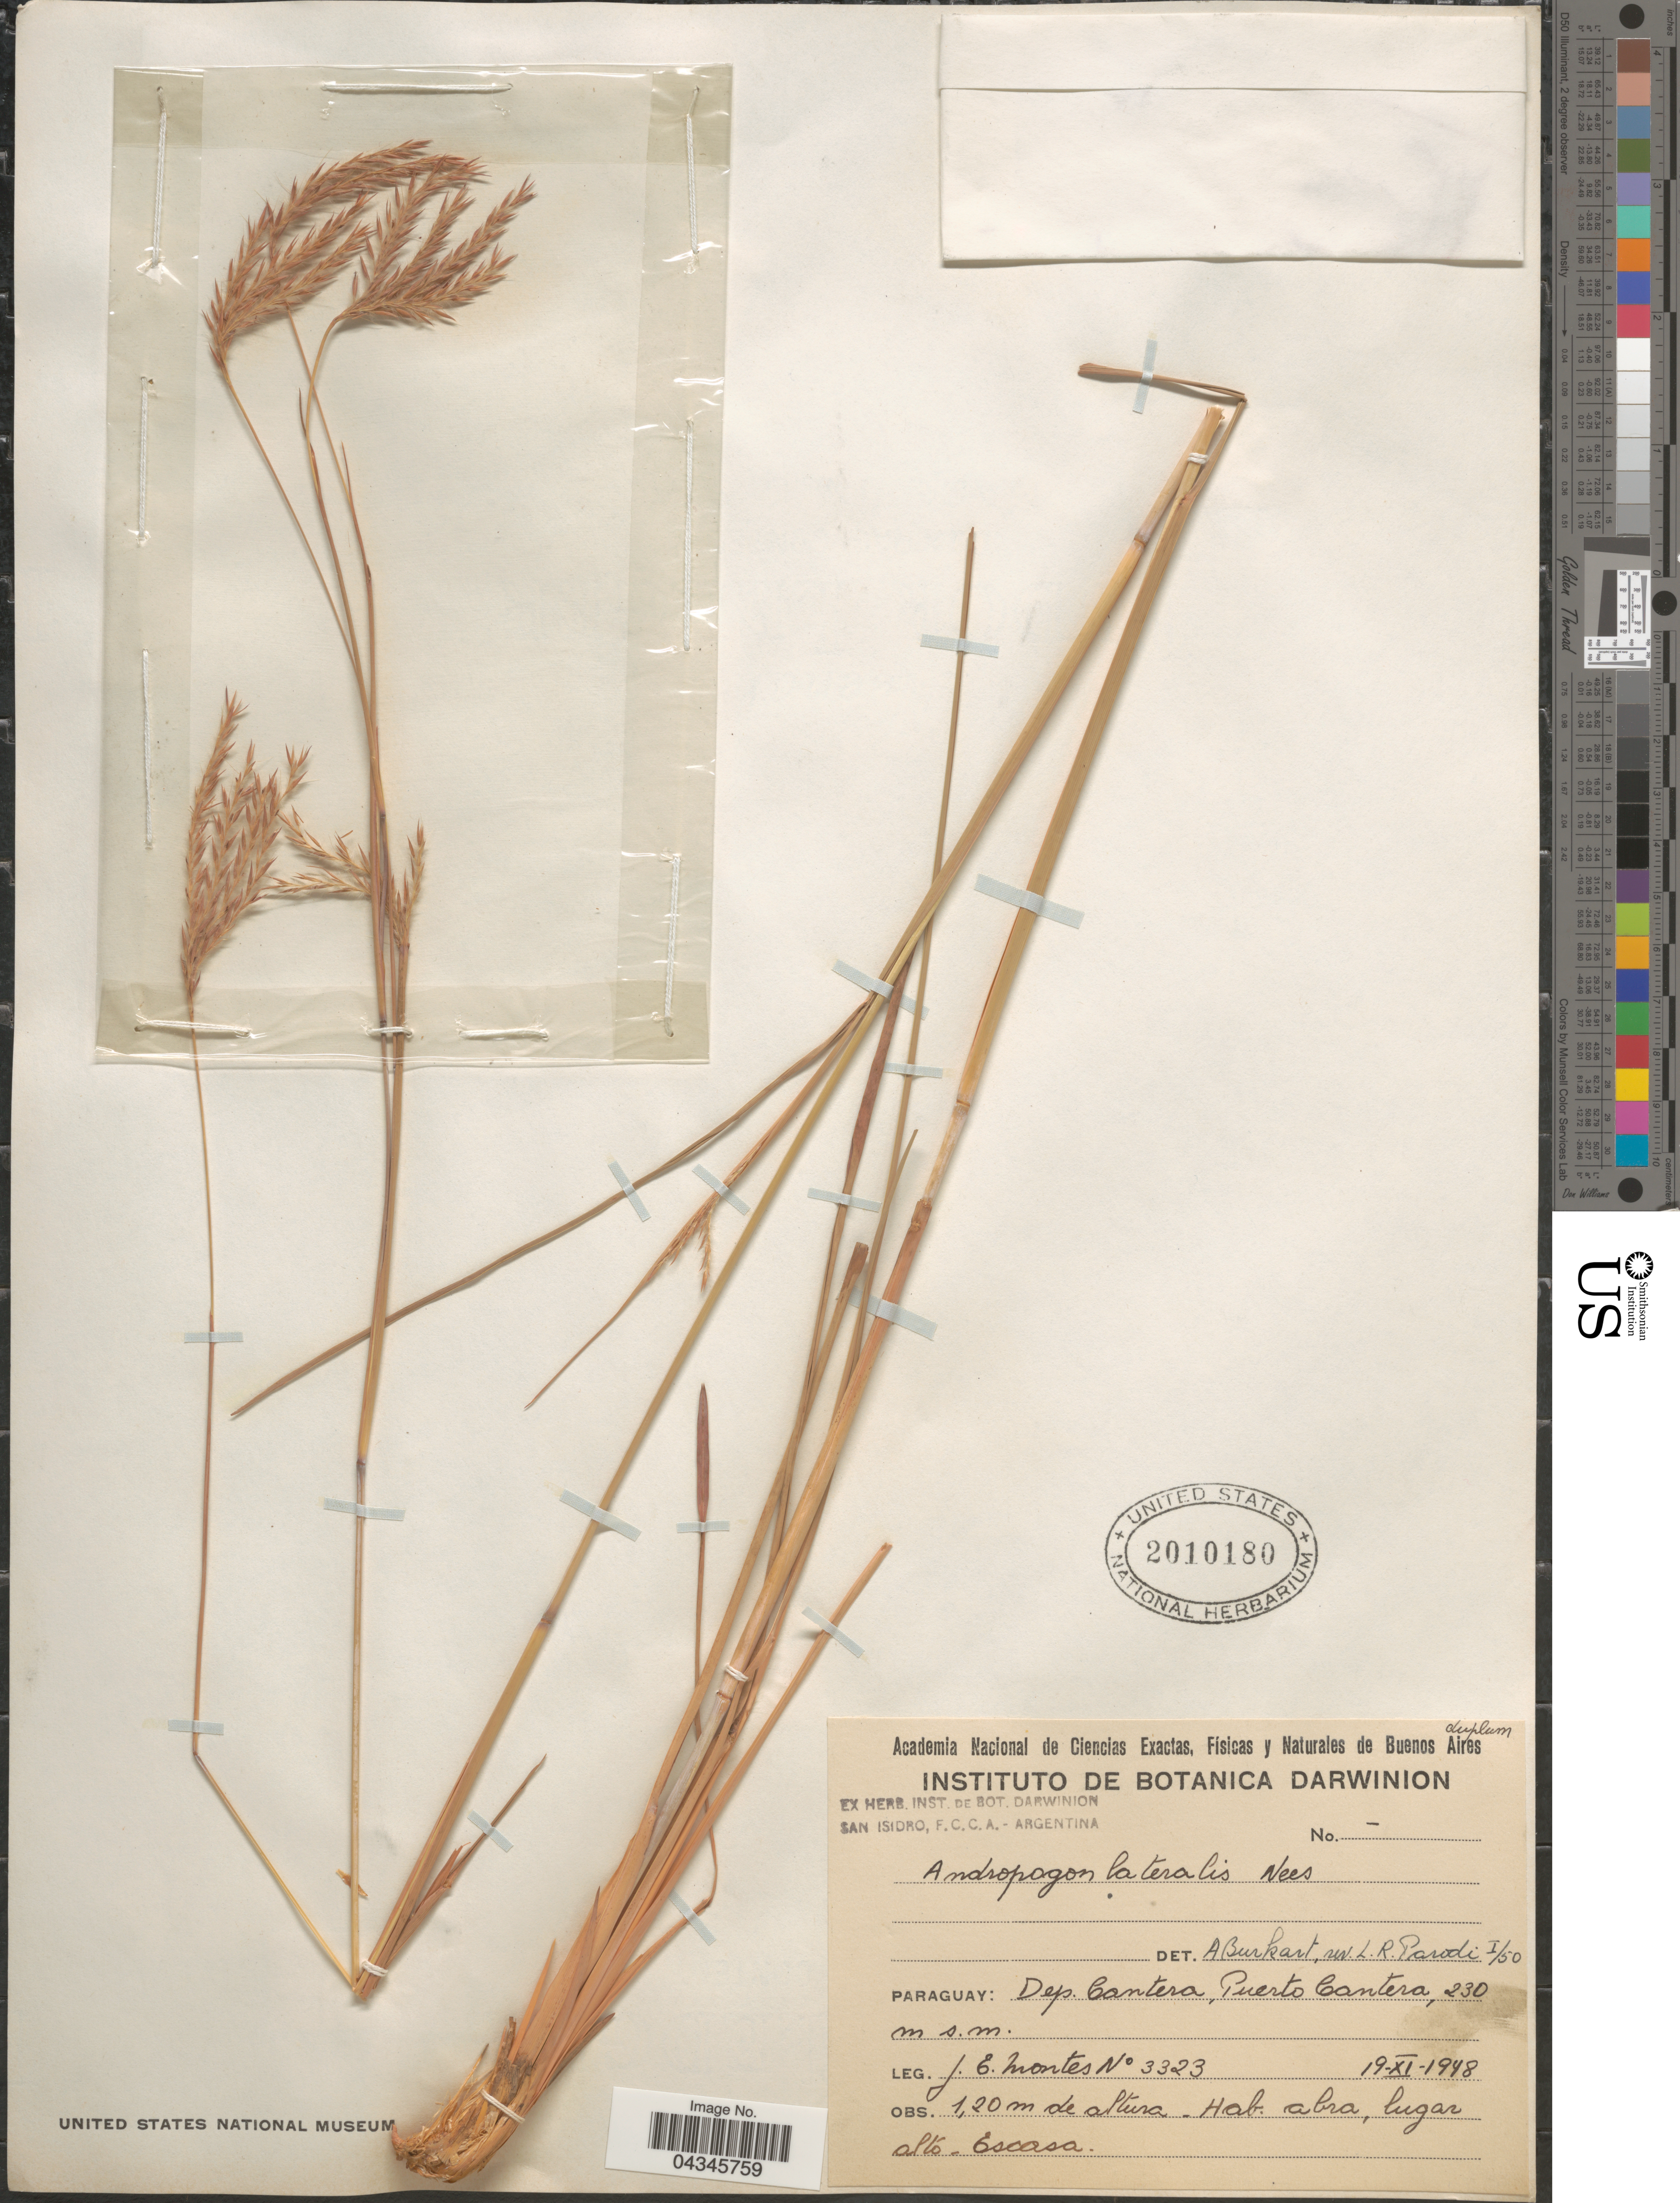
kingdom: Plantae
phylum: Tracheophyta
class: Liliopsida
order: Poales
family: Poaceae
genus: Andropogon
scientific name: Andropogon lateralis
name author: Nees in Mart.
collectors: J. E. Montes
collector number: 3323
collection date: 1948-11-19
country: Paraguay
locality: Dep. Cantera, Puerto Cantero.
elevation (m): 230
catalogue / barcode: US 2010180